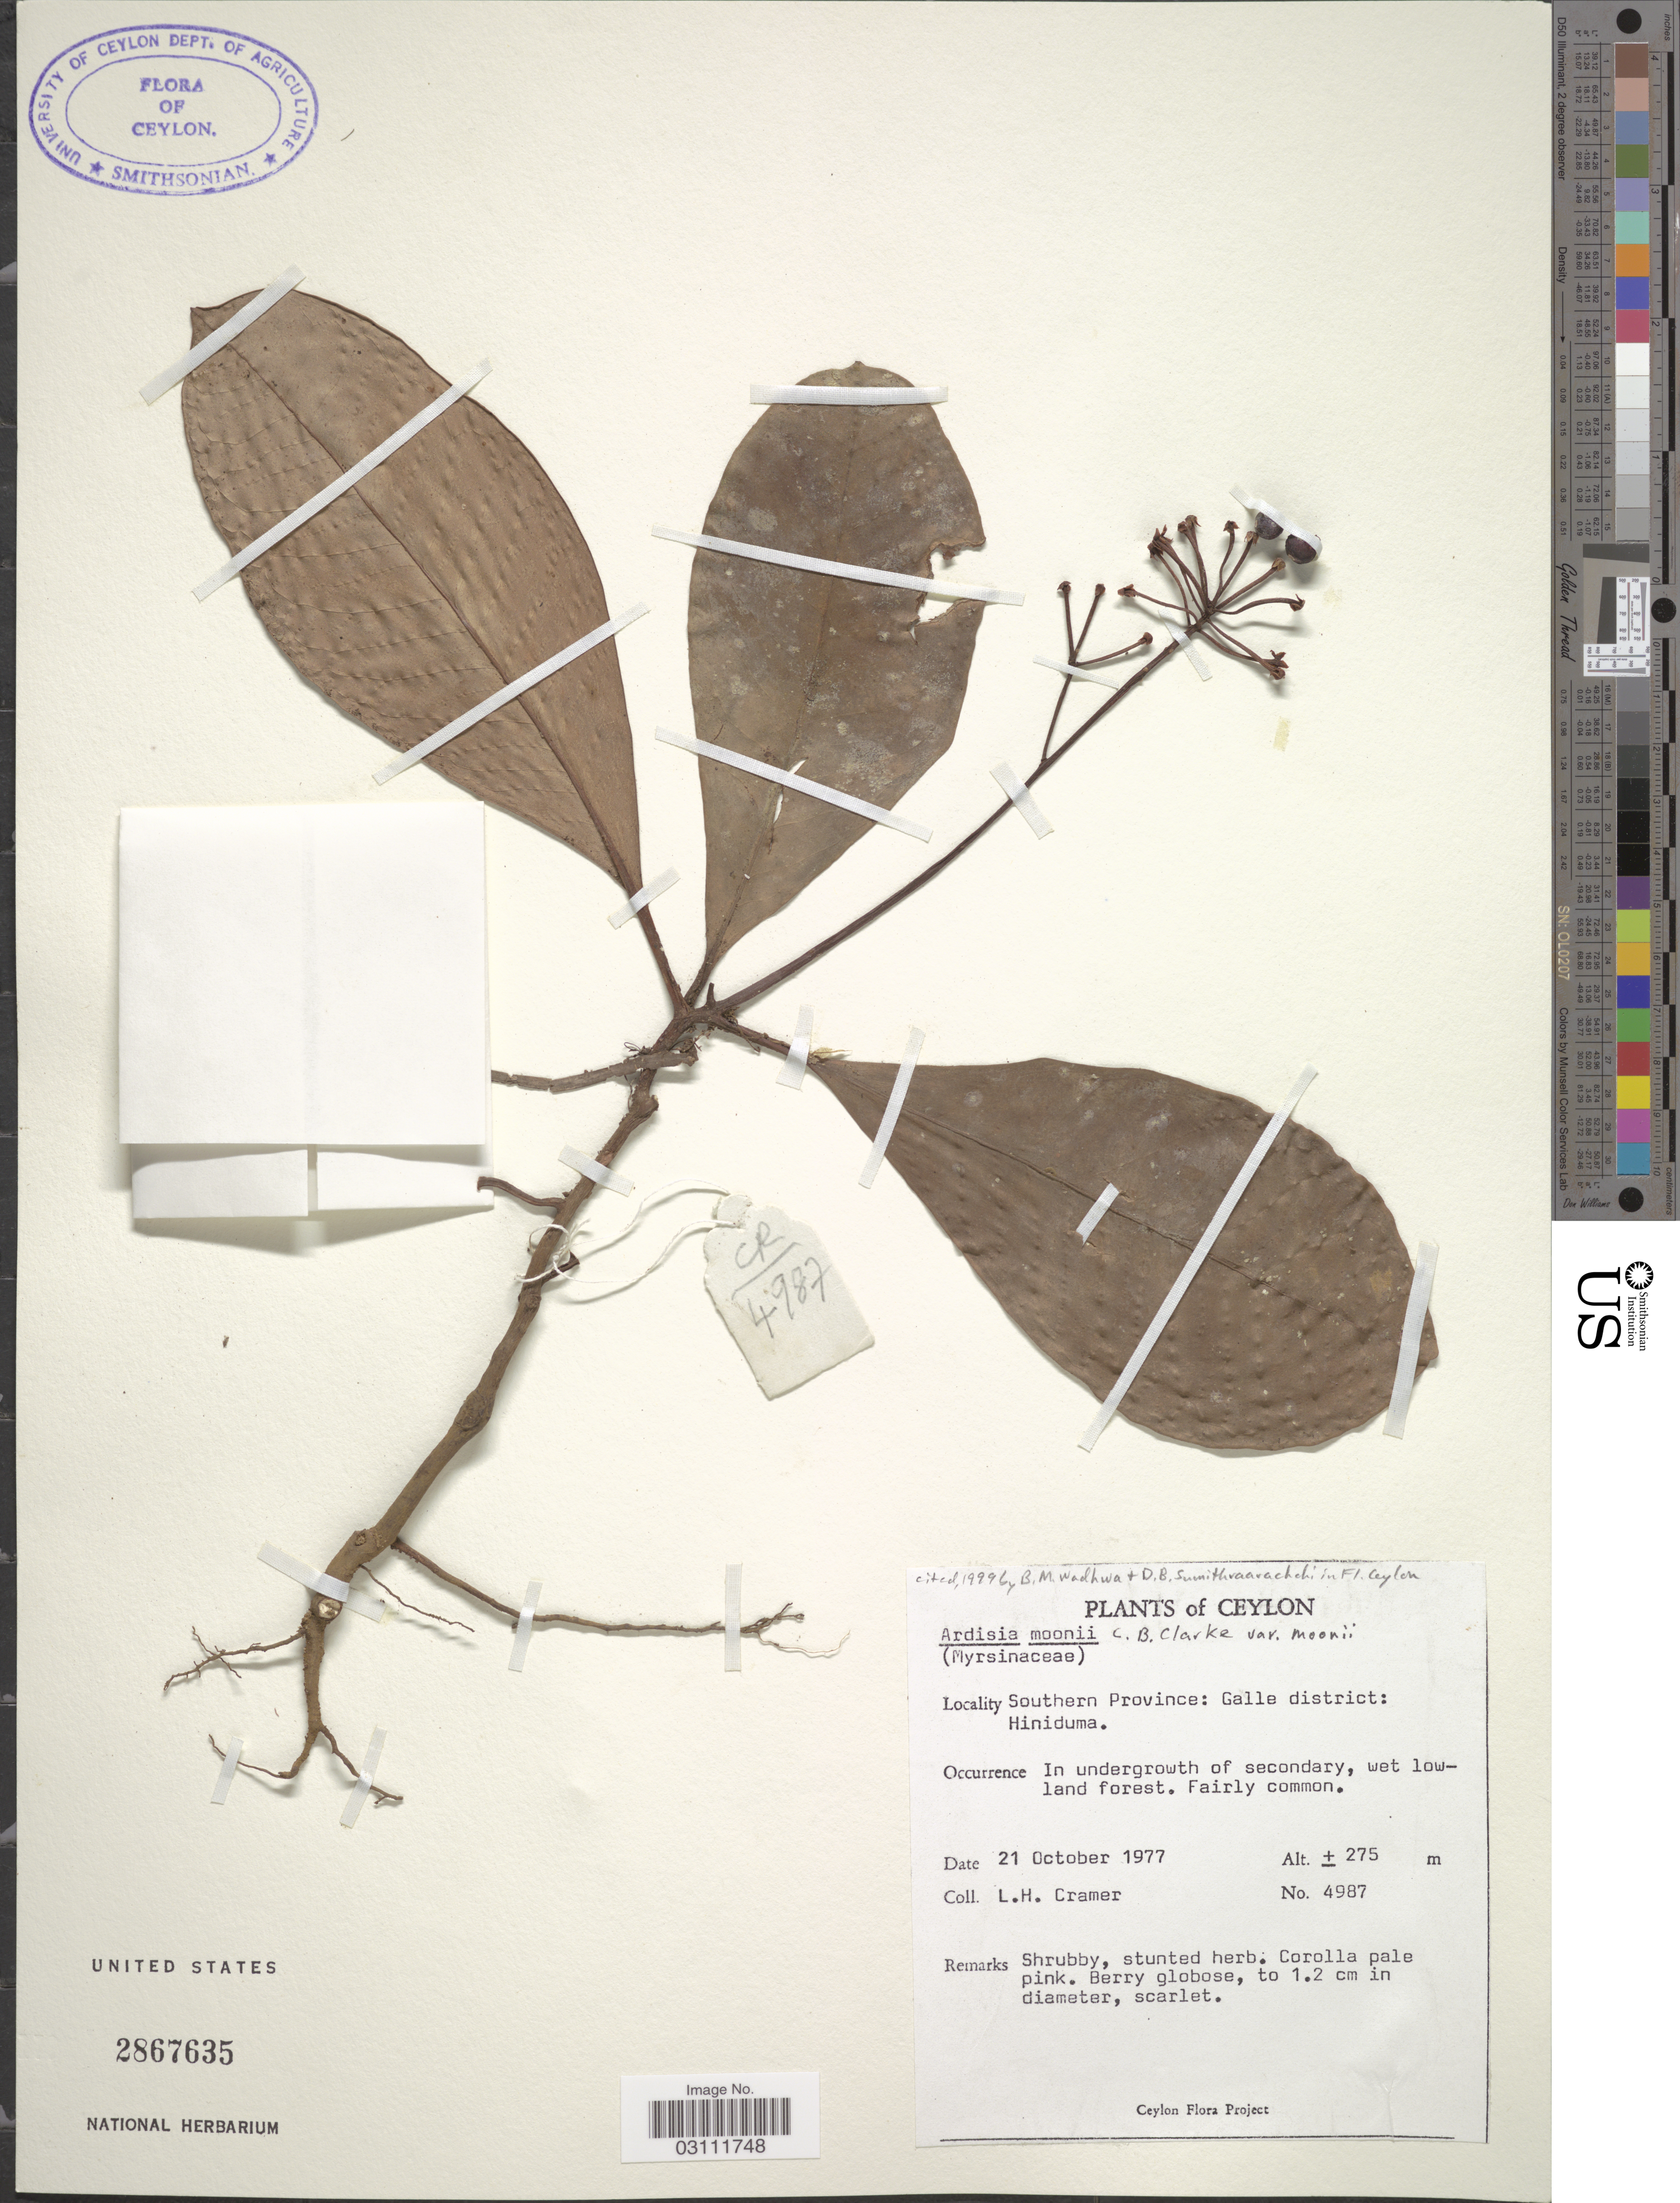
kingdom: Plantae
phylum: Tracheophyta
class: Magnoliopsida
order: Ericales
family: Primulaceae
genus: Ardisia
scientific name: Ardisia moonii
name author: C.B. Clarke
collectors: L. H. Cramer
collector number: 4987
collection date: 1977-10-21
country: Sri Lanka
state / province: Southern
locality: Ceylon, Southern Province: Galle district: Hiniduma.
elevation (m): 275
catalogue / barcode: US 2867635